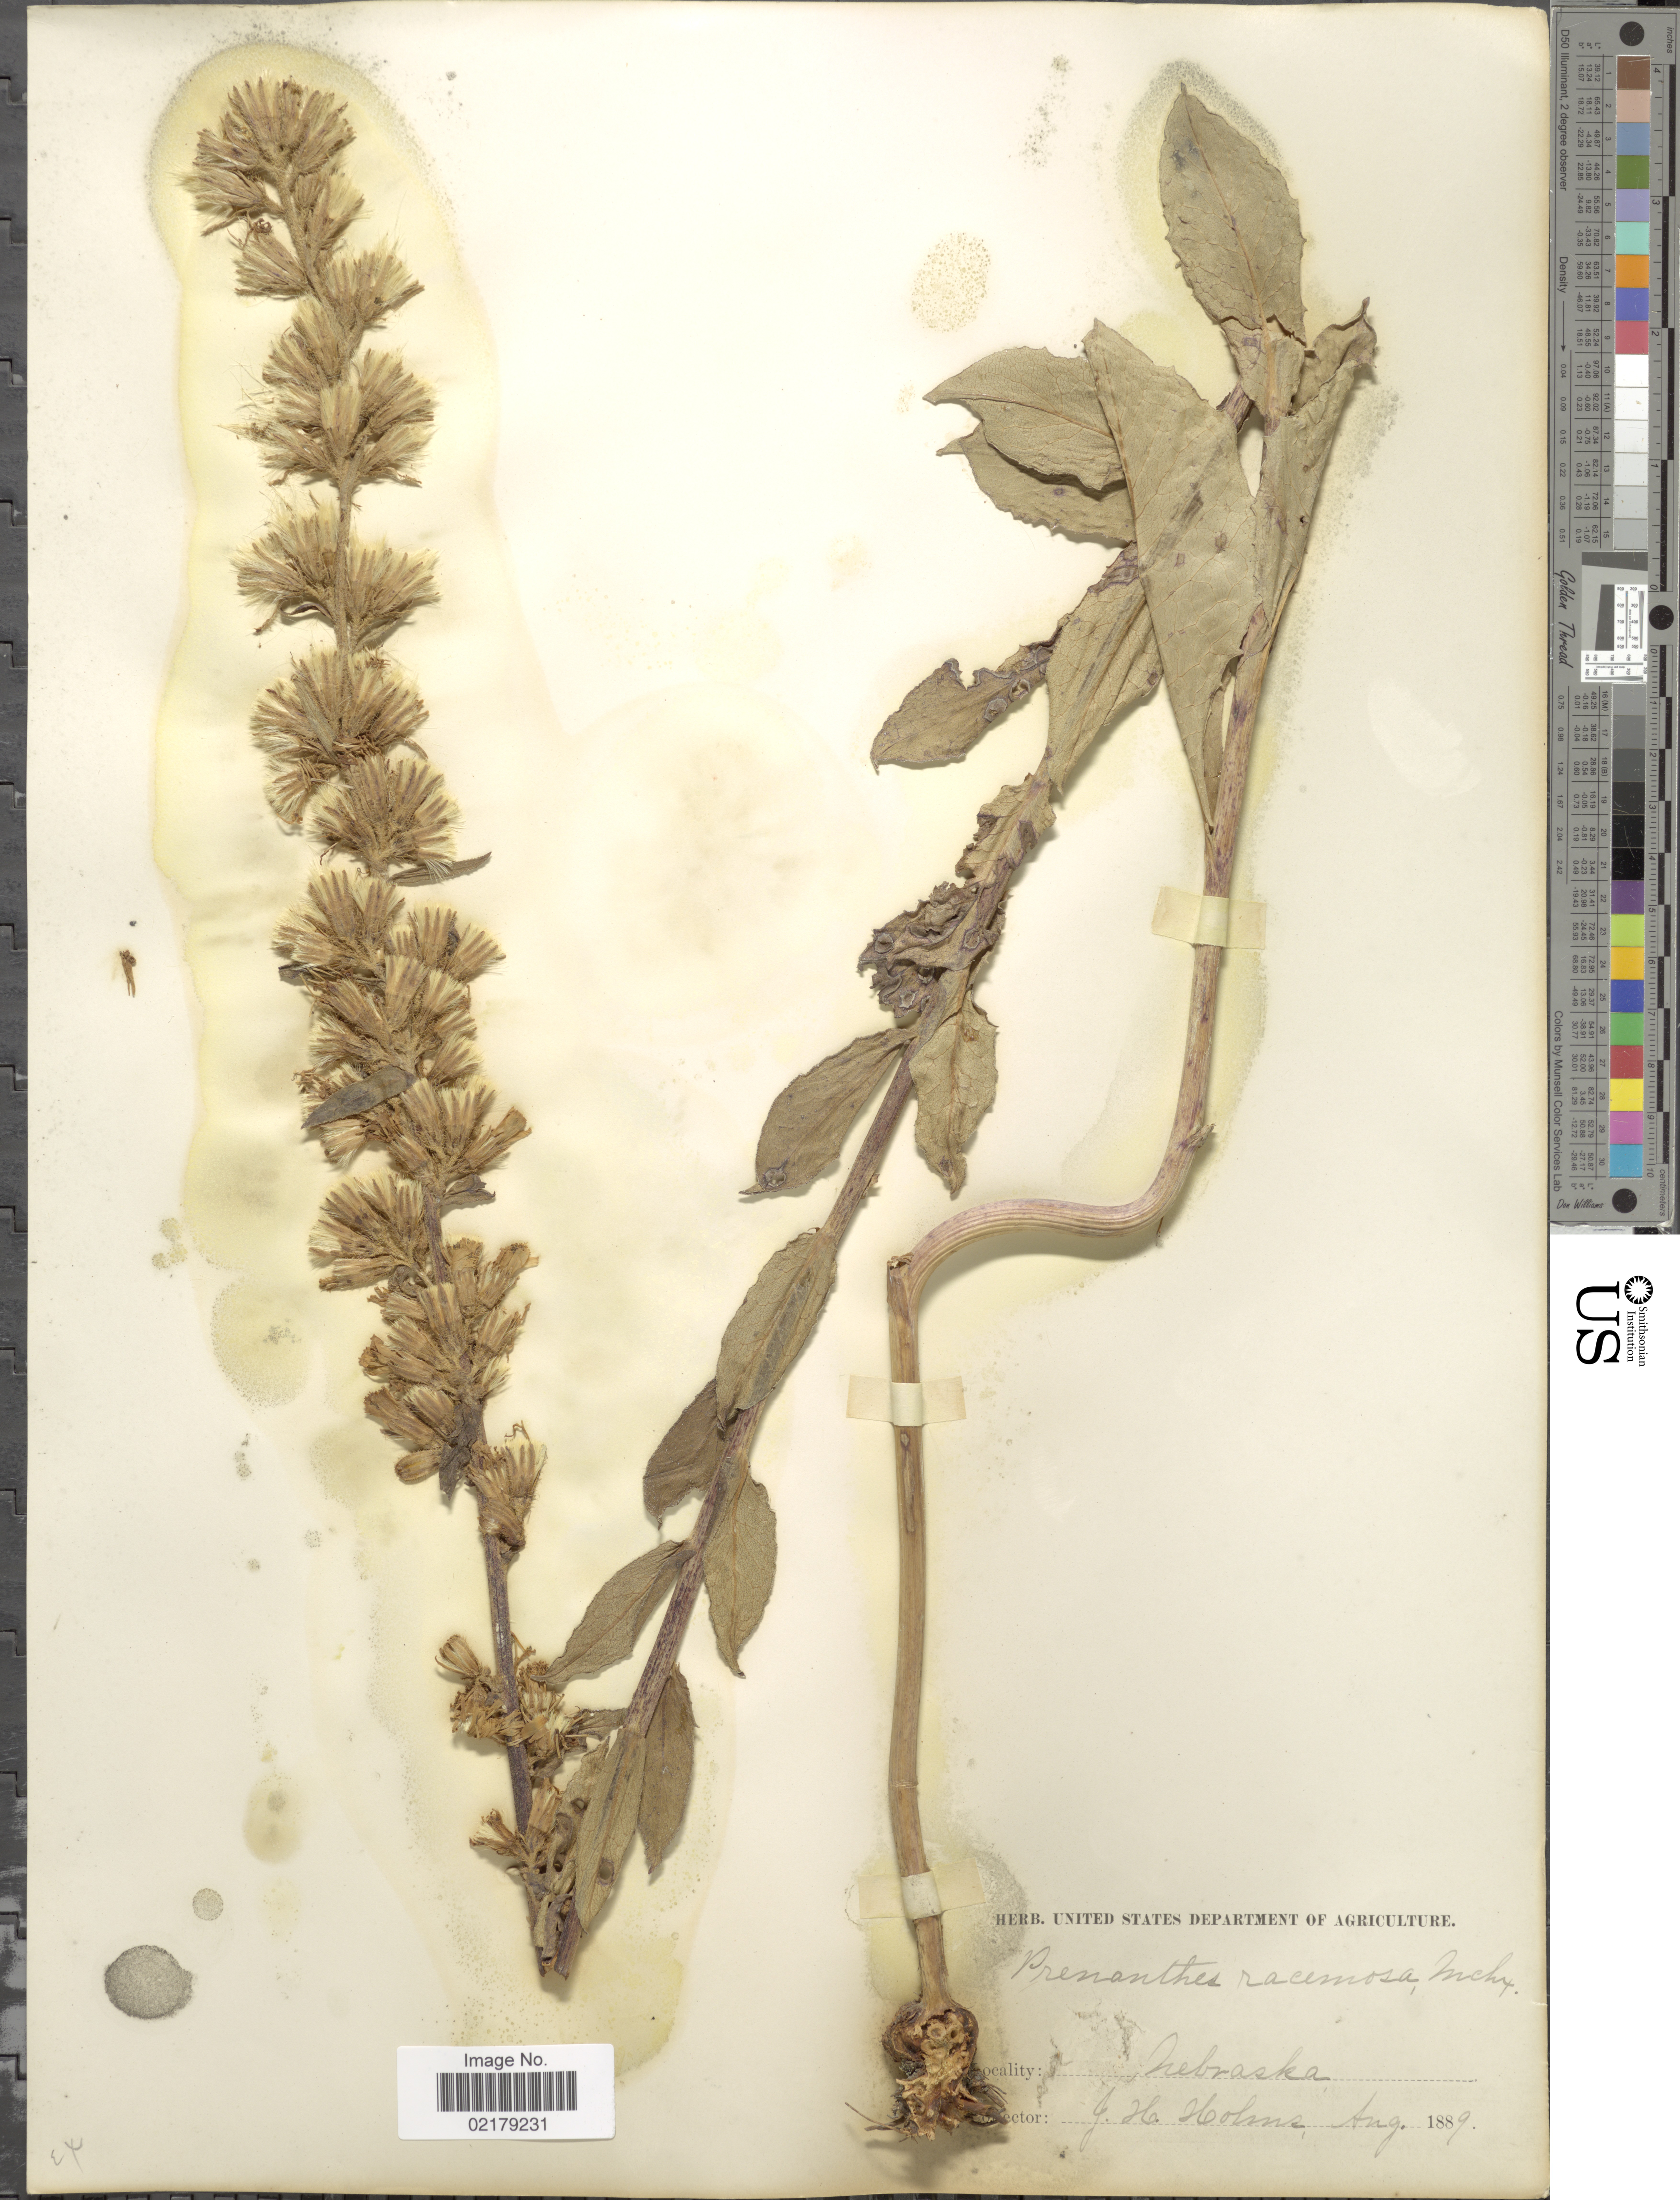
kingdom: Plantae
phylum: Tracheophyta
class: Magnoliopsida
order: Asterales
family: Asteraceae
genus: Nabalus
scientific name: Nabalus racemosus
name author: (Michx.) Hook.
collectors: J. H. Holms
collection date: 1889-08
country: United States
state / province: Nebraska